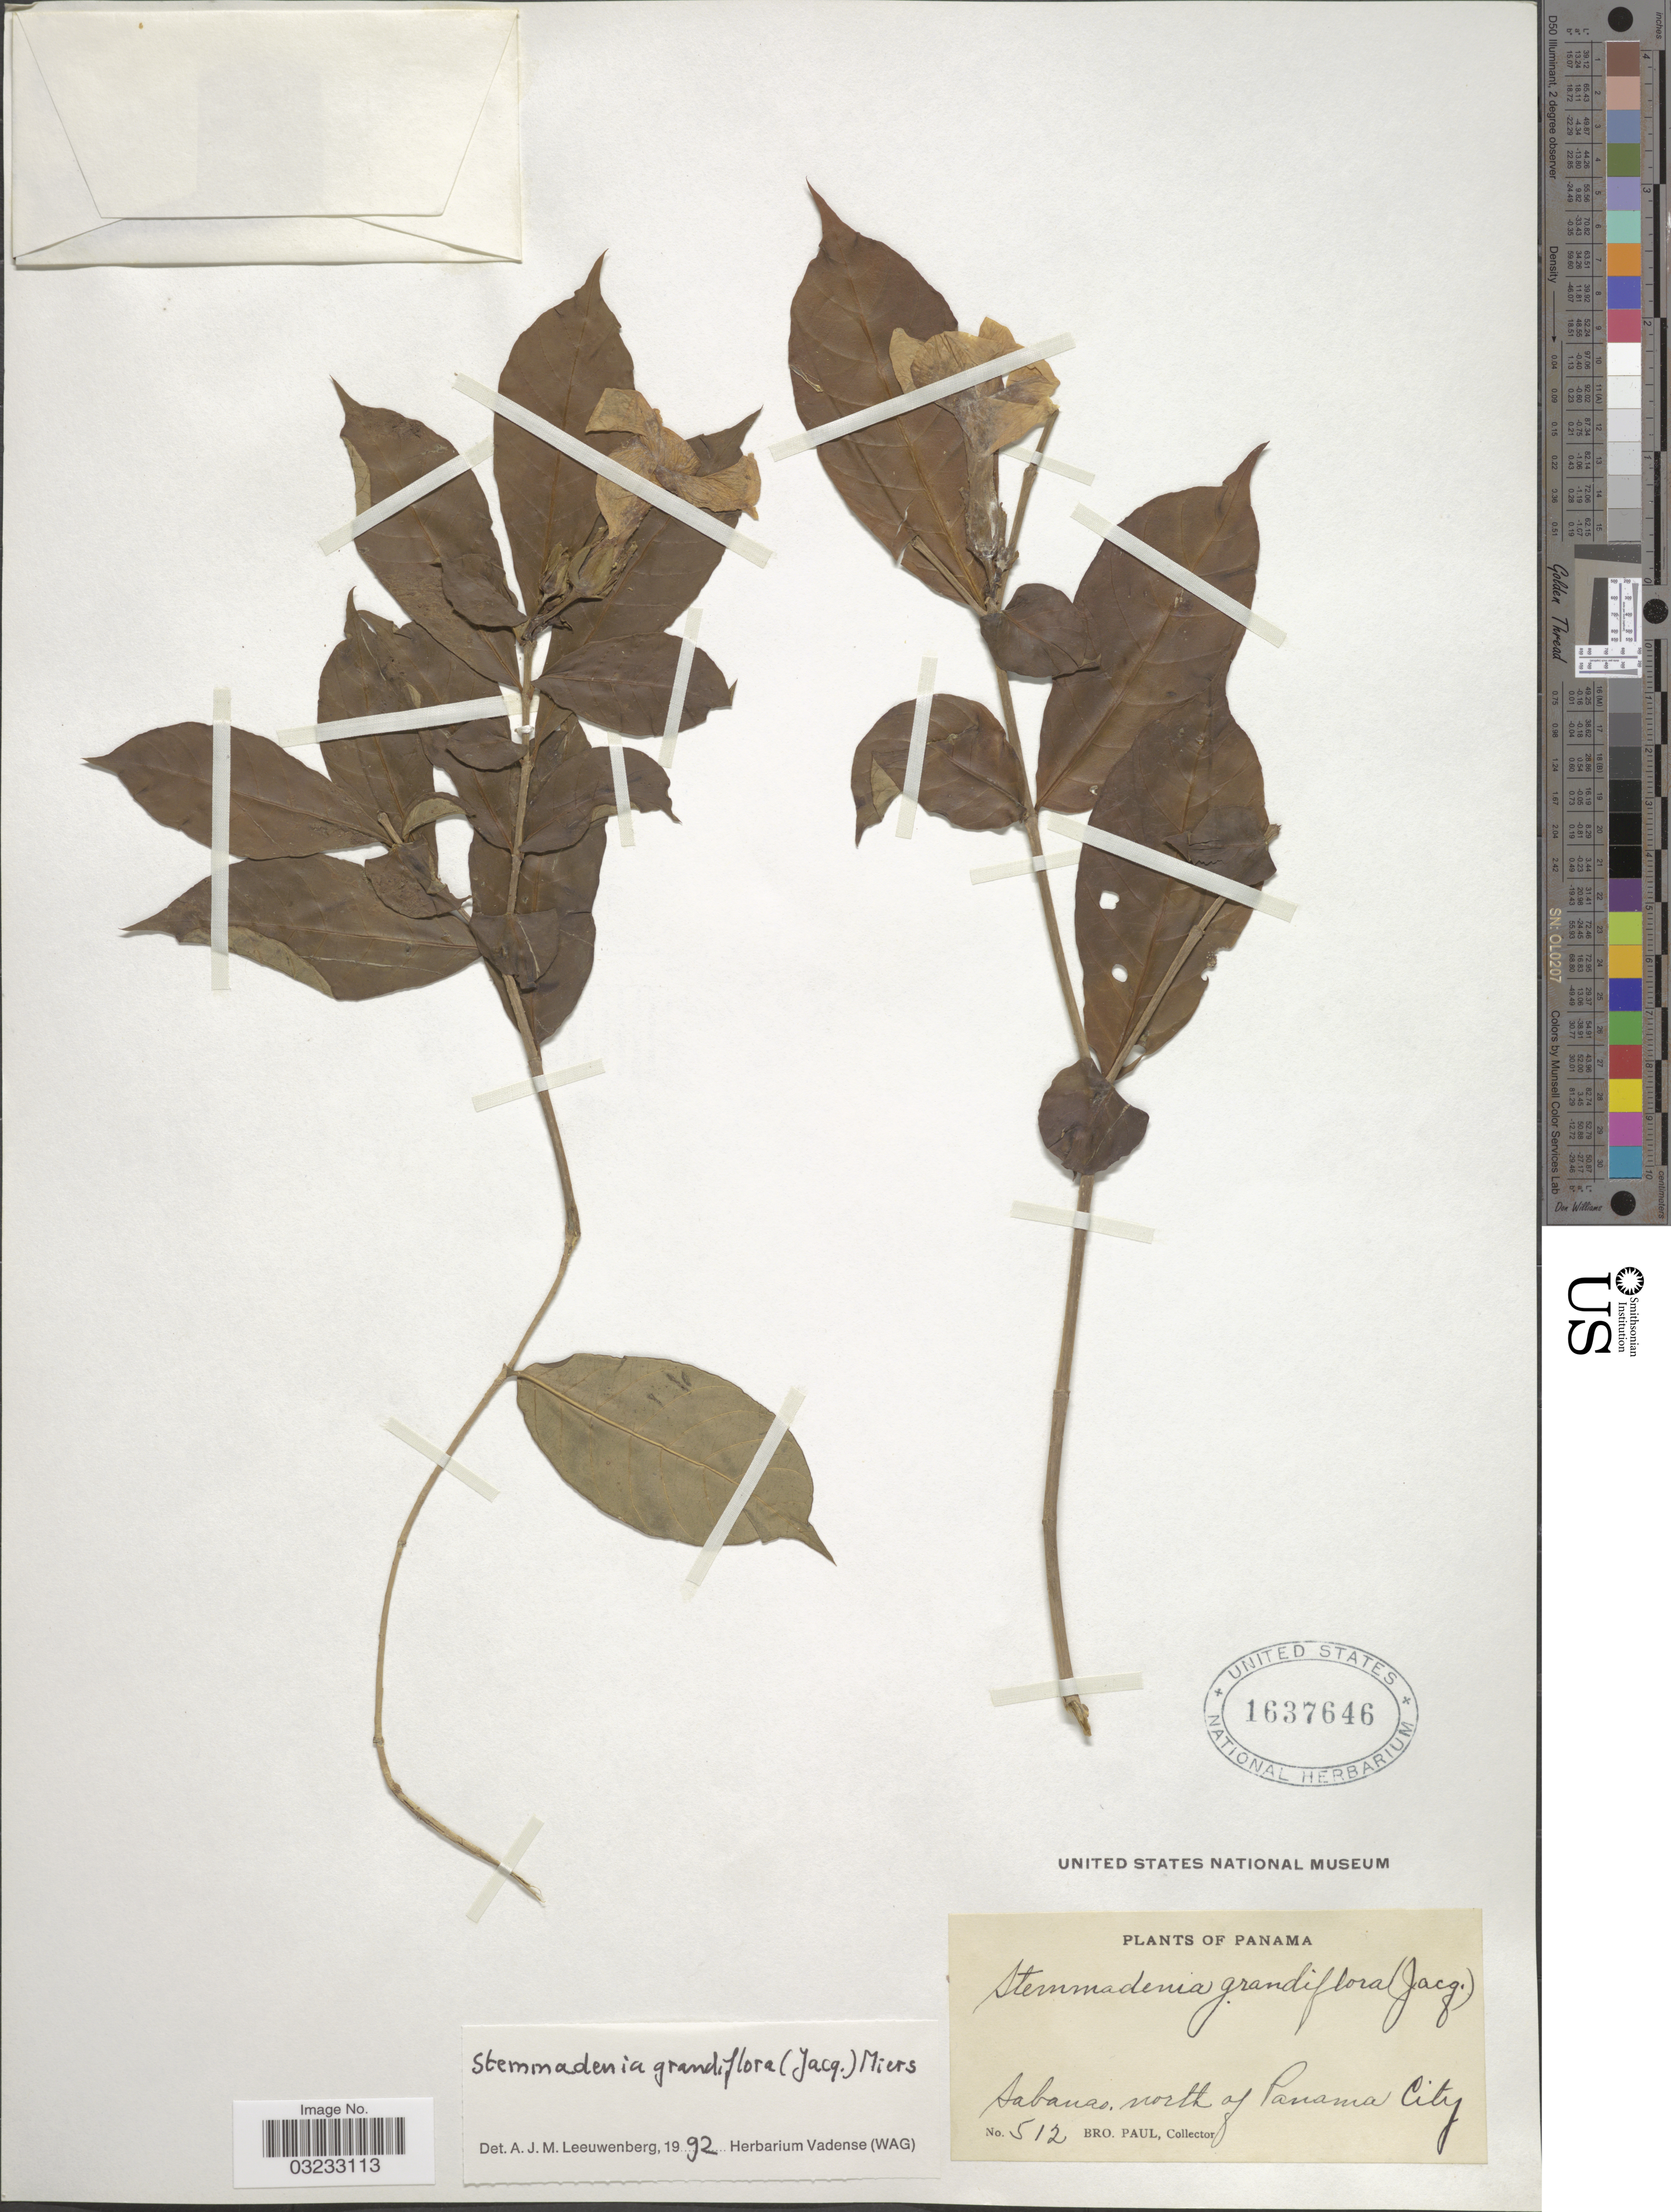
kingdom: Plantae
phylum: Tracheophyta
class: Magnoliopsida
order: Gentianales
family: Apocynaceae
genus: Stemmadenia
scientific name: Stemmadenia grandiflora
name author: (Jacq.) Miers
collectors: B. Paul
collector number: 512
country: Panama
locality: Sabanas, north of Panama City.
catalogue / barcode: US 1637646